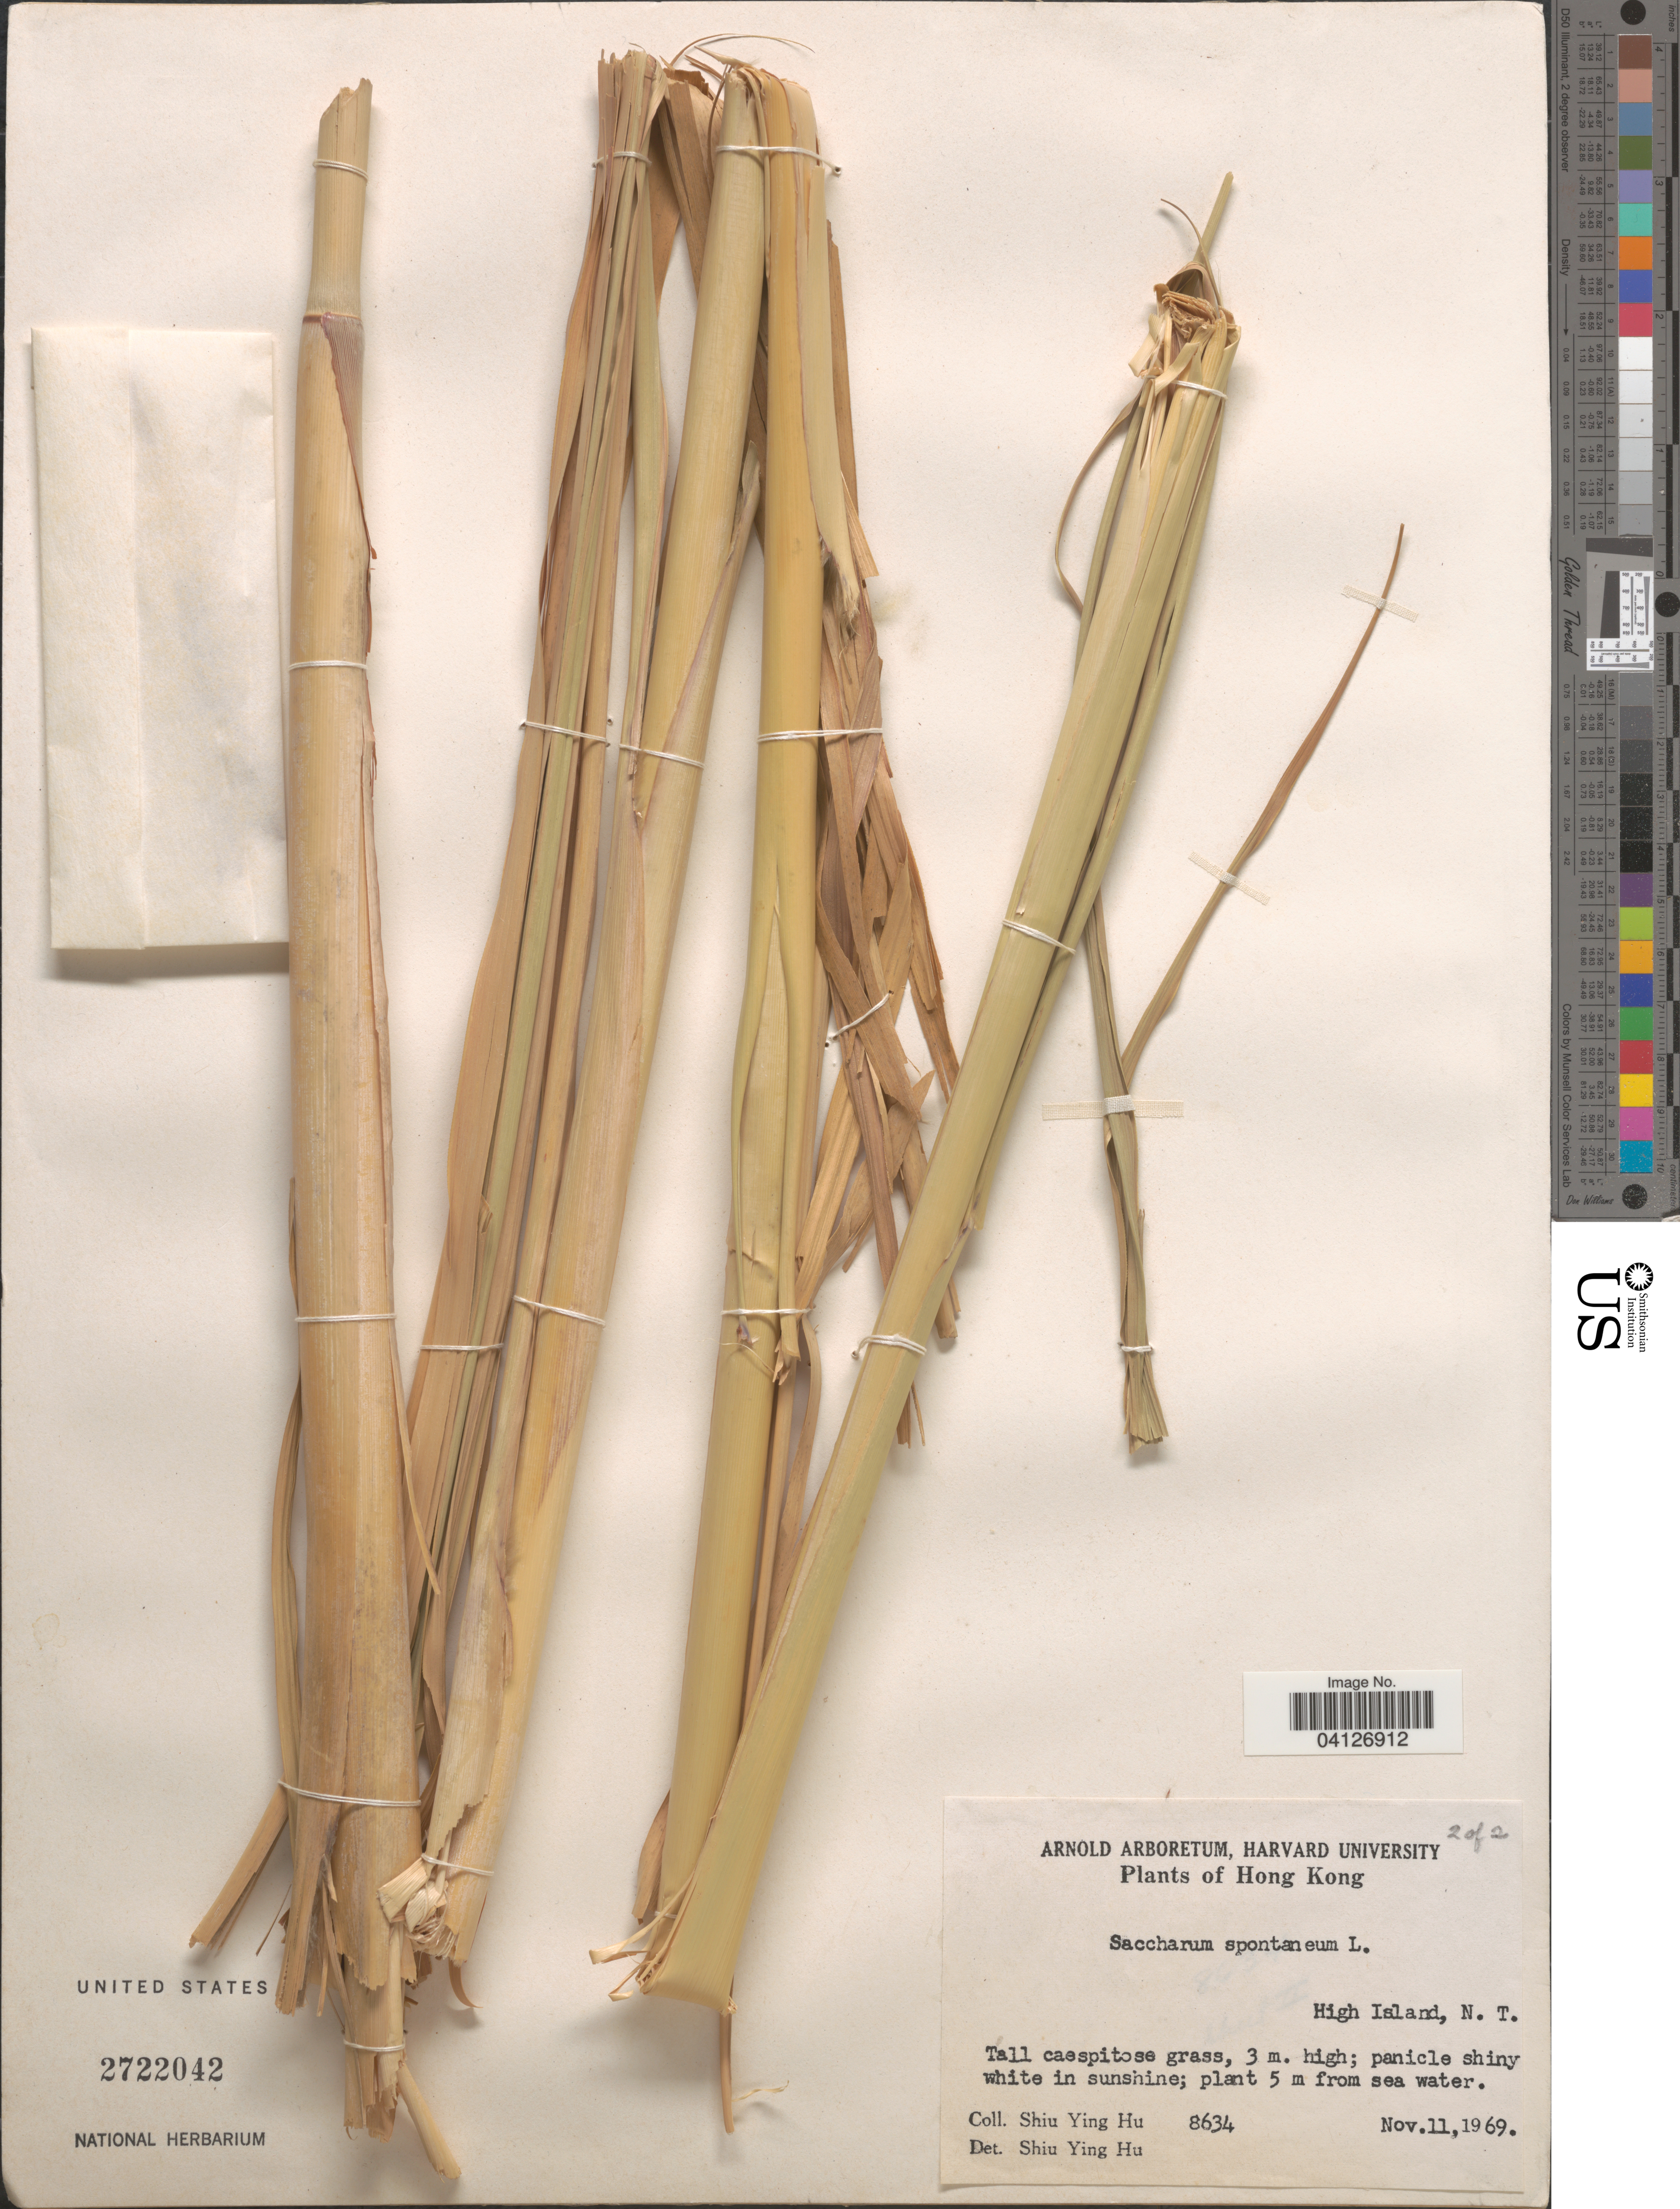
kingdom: Plantae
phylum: Tracheophyta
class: Liliopsida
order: Poales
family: Poaceae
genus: Saccharum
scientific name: Saccharum spontaneum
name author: L.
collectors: S. Y. Hu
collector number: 8634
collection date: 1969-11-11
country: China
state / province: Hong Kong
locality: High Island, N. T.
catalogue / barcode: US 2722042